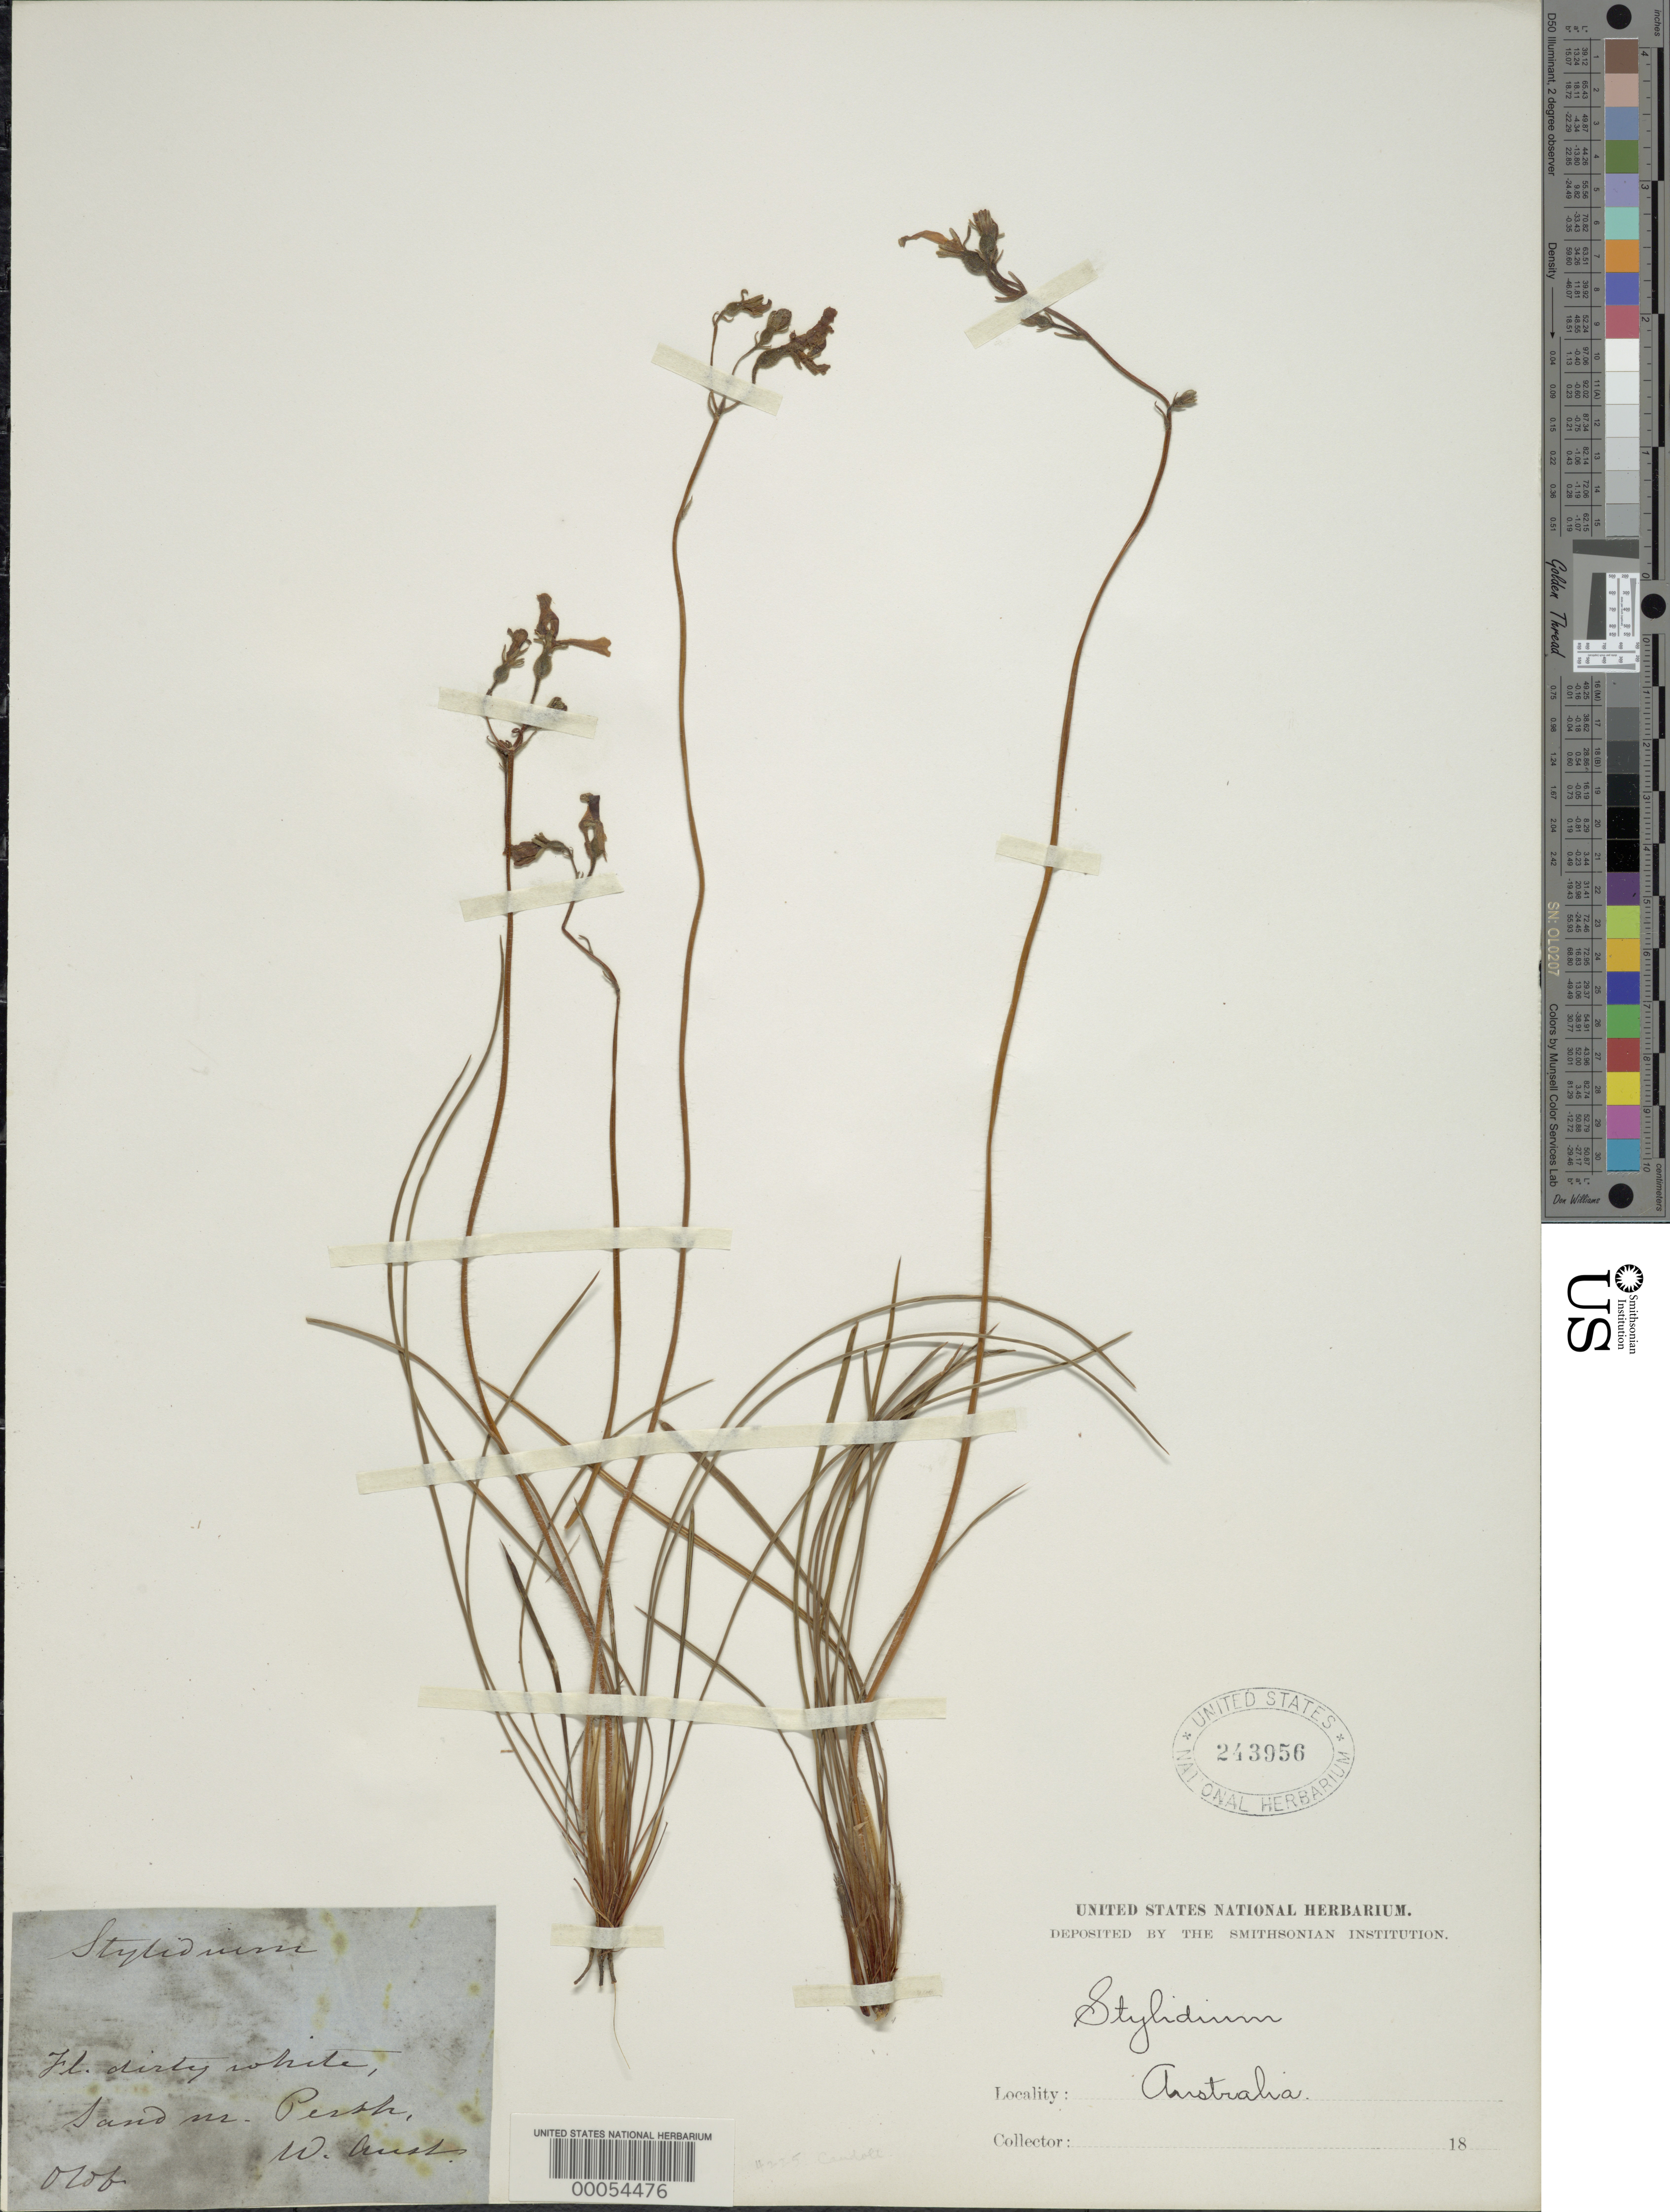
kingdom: Plantae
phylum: Tracheophyta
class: Magnoliopsida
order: Asterales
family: Stylidiaceae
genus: Stylidium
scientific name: Stylidium sp.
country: Australia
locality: Sand near perth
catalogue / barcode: US 2439563